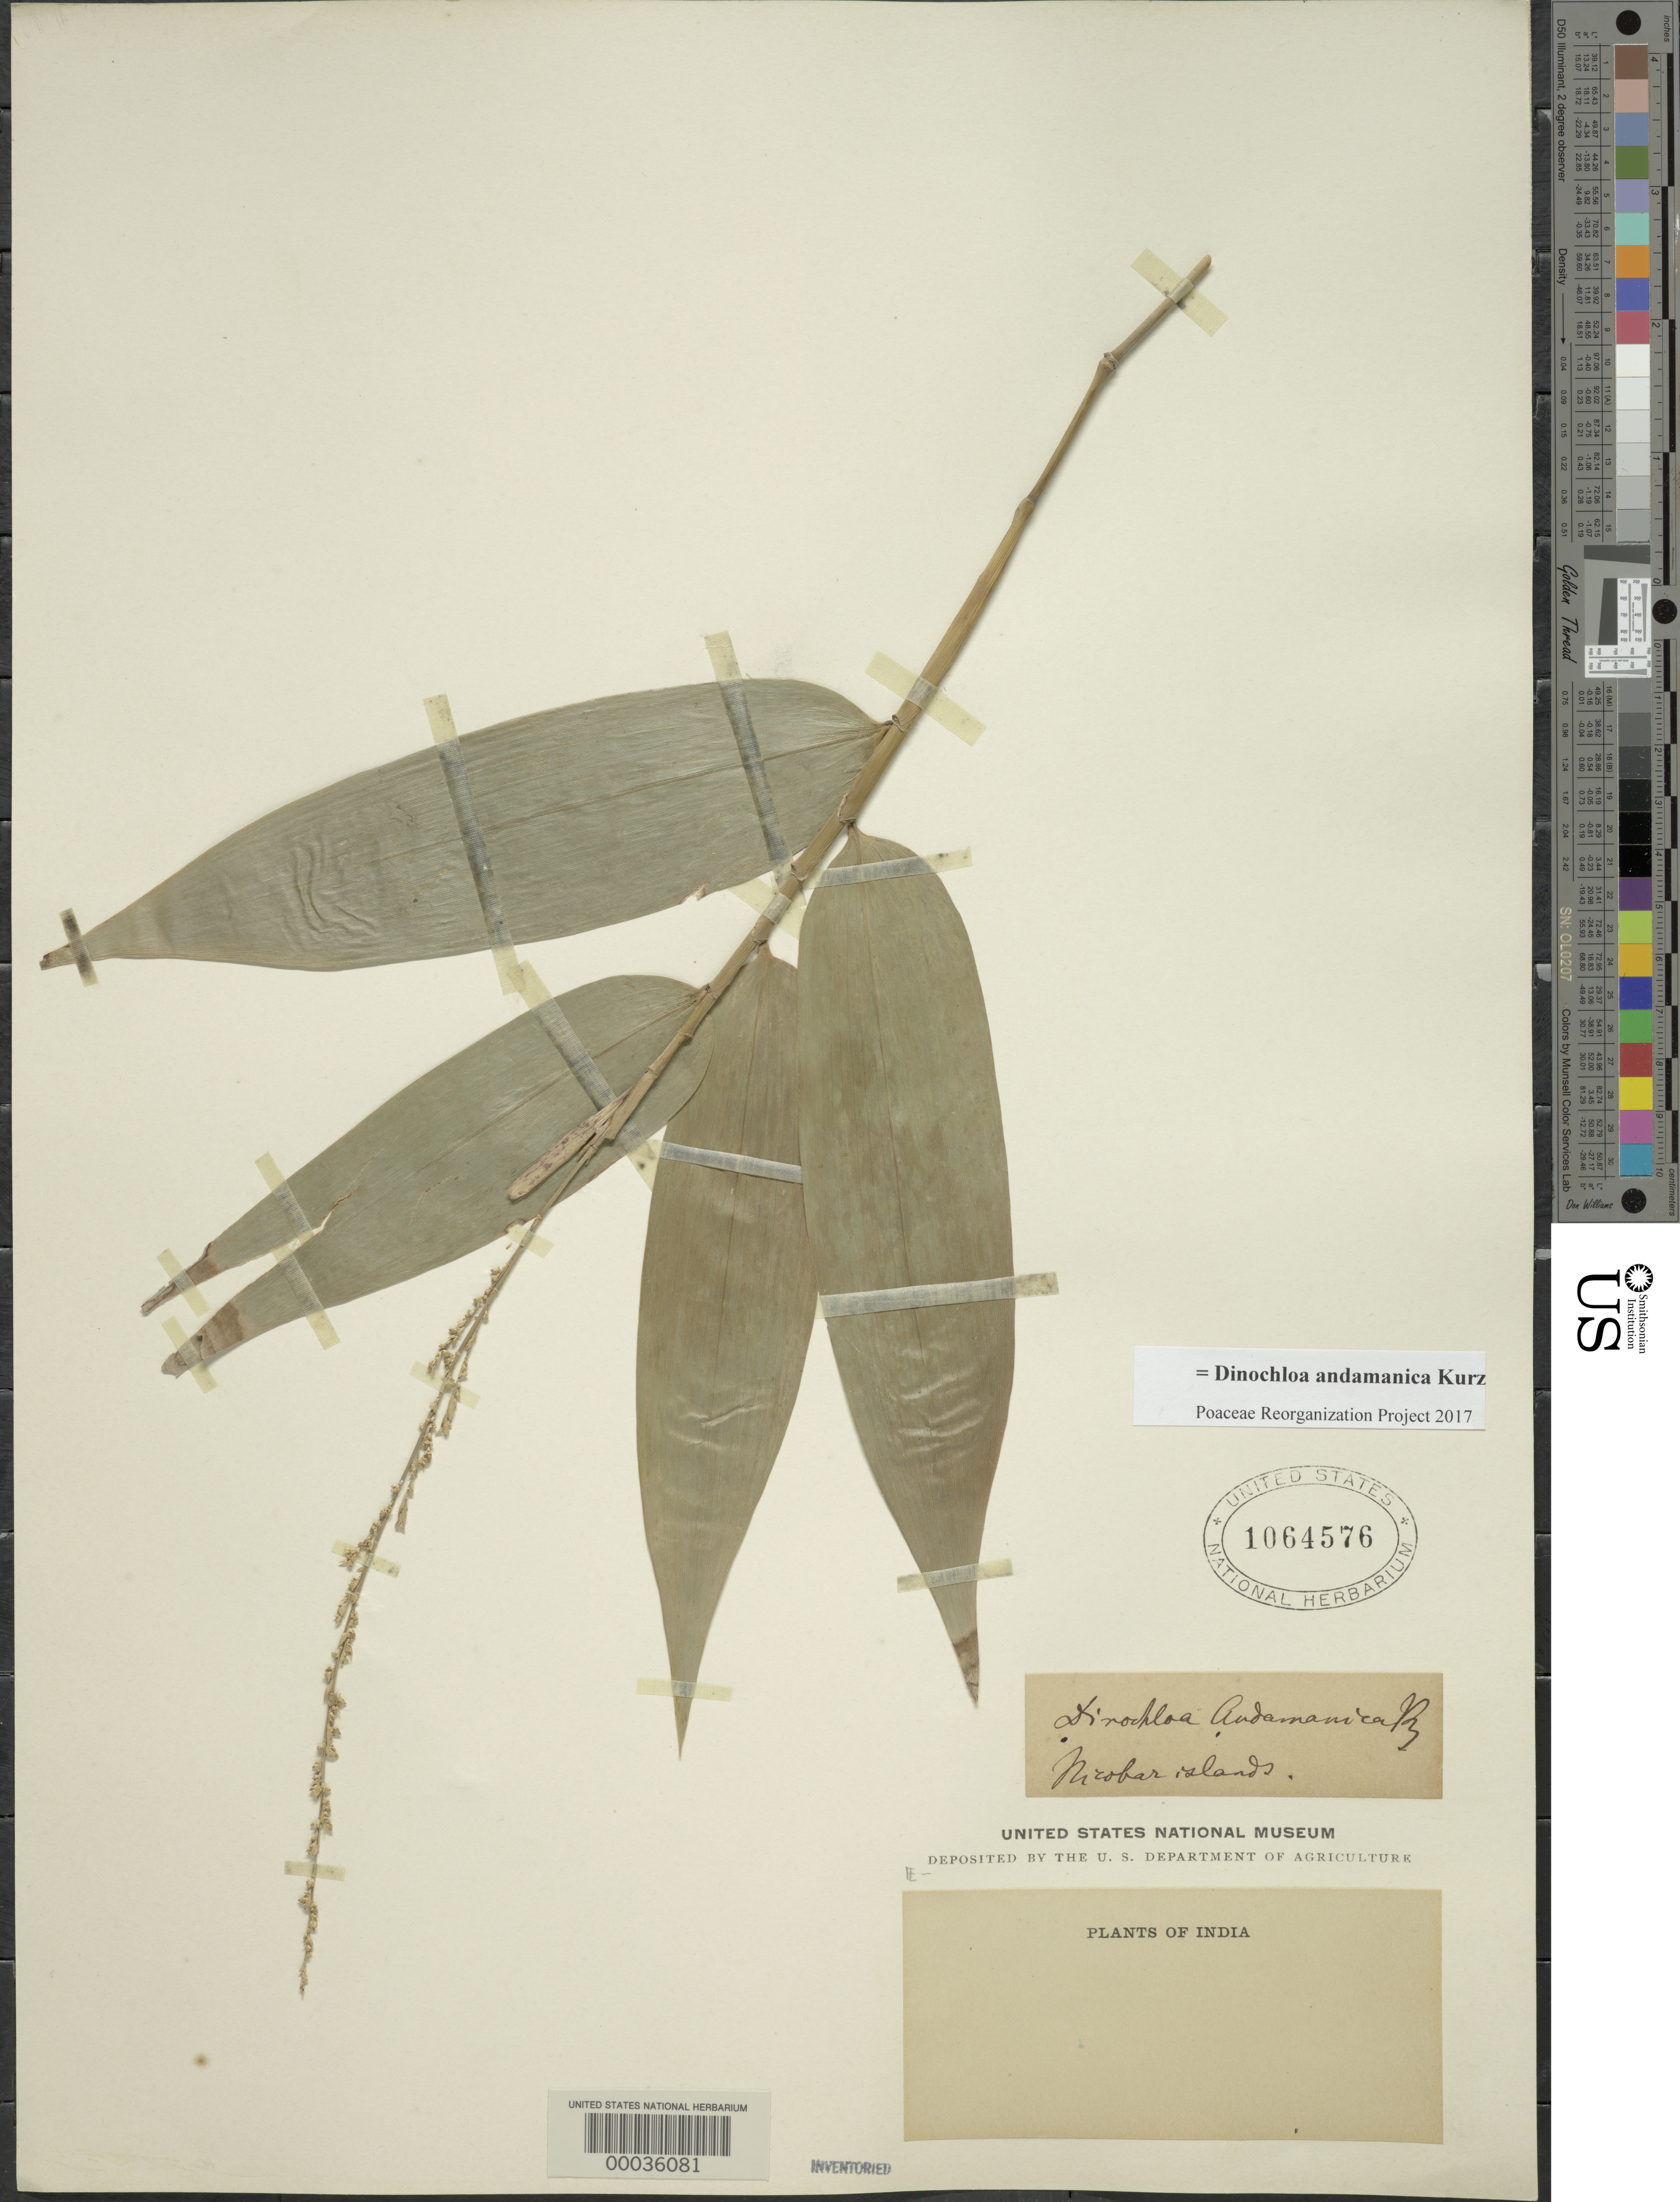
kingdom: Plantae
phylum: Tracheophyta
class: Liliopsida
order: Poales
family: Poaceae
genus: Dinochloa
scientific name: Dinochloa andamanica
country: India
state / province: Andaman and Nicobar Islands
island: Nicobar Is.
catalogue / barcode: US 1064576